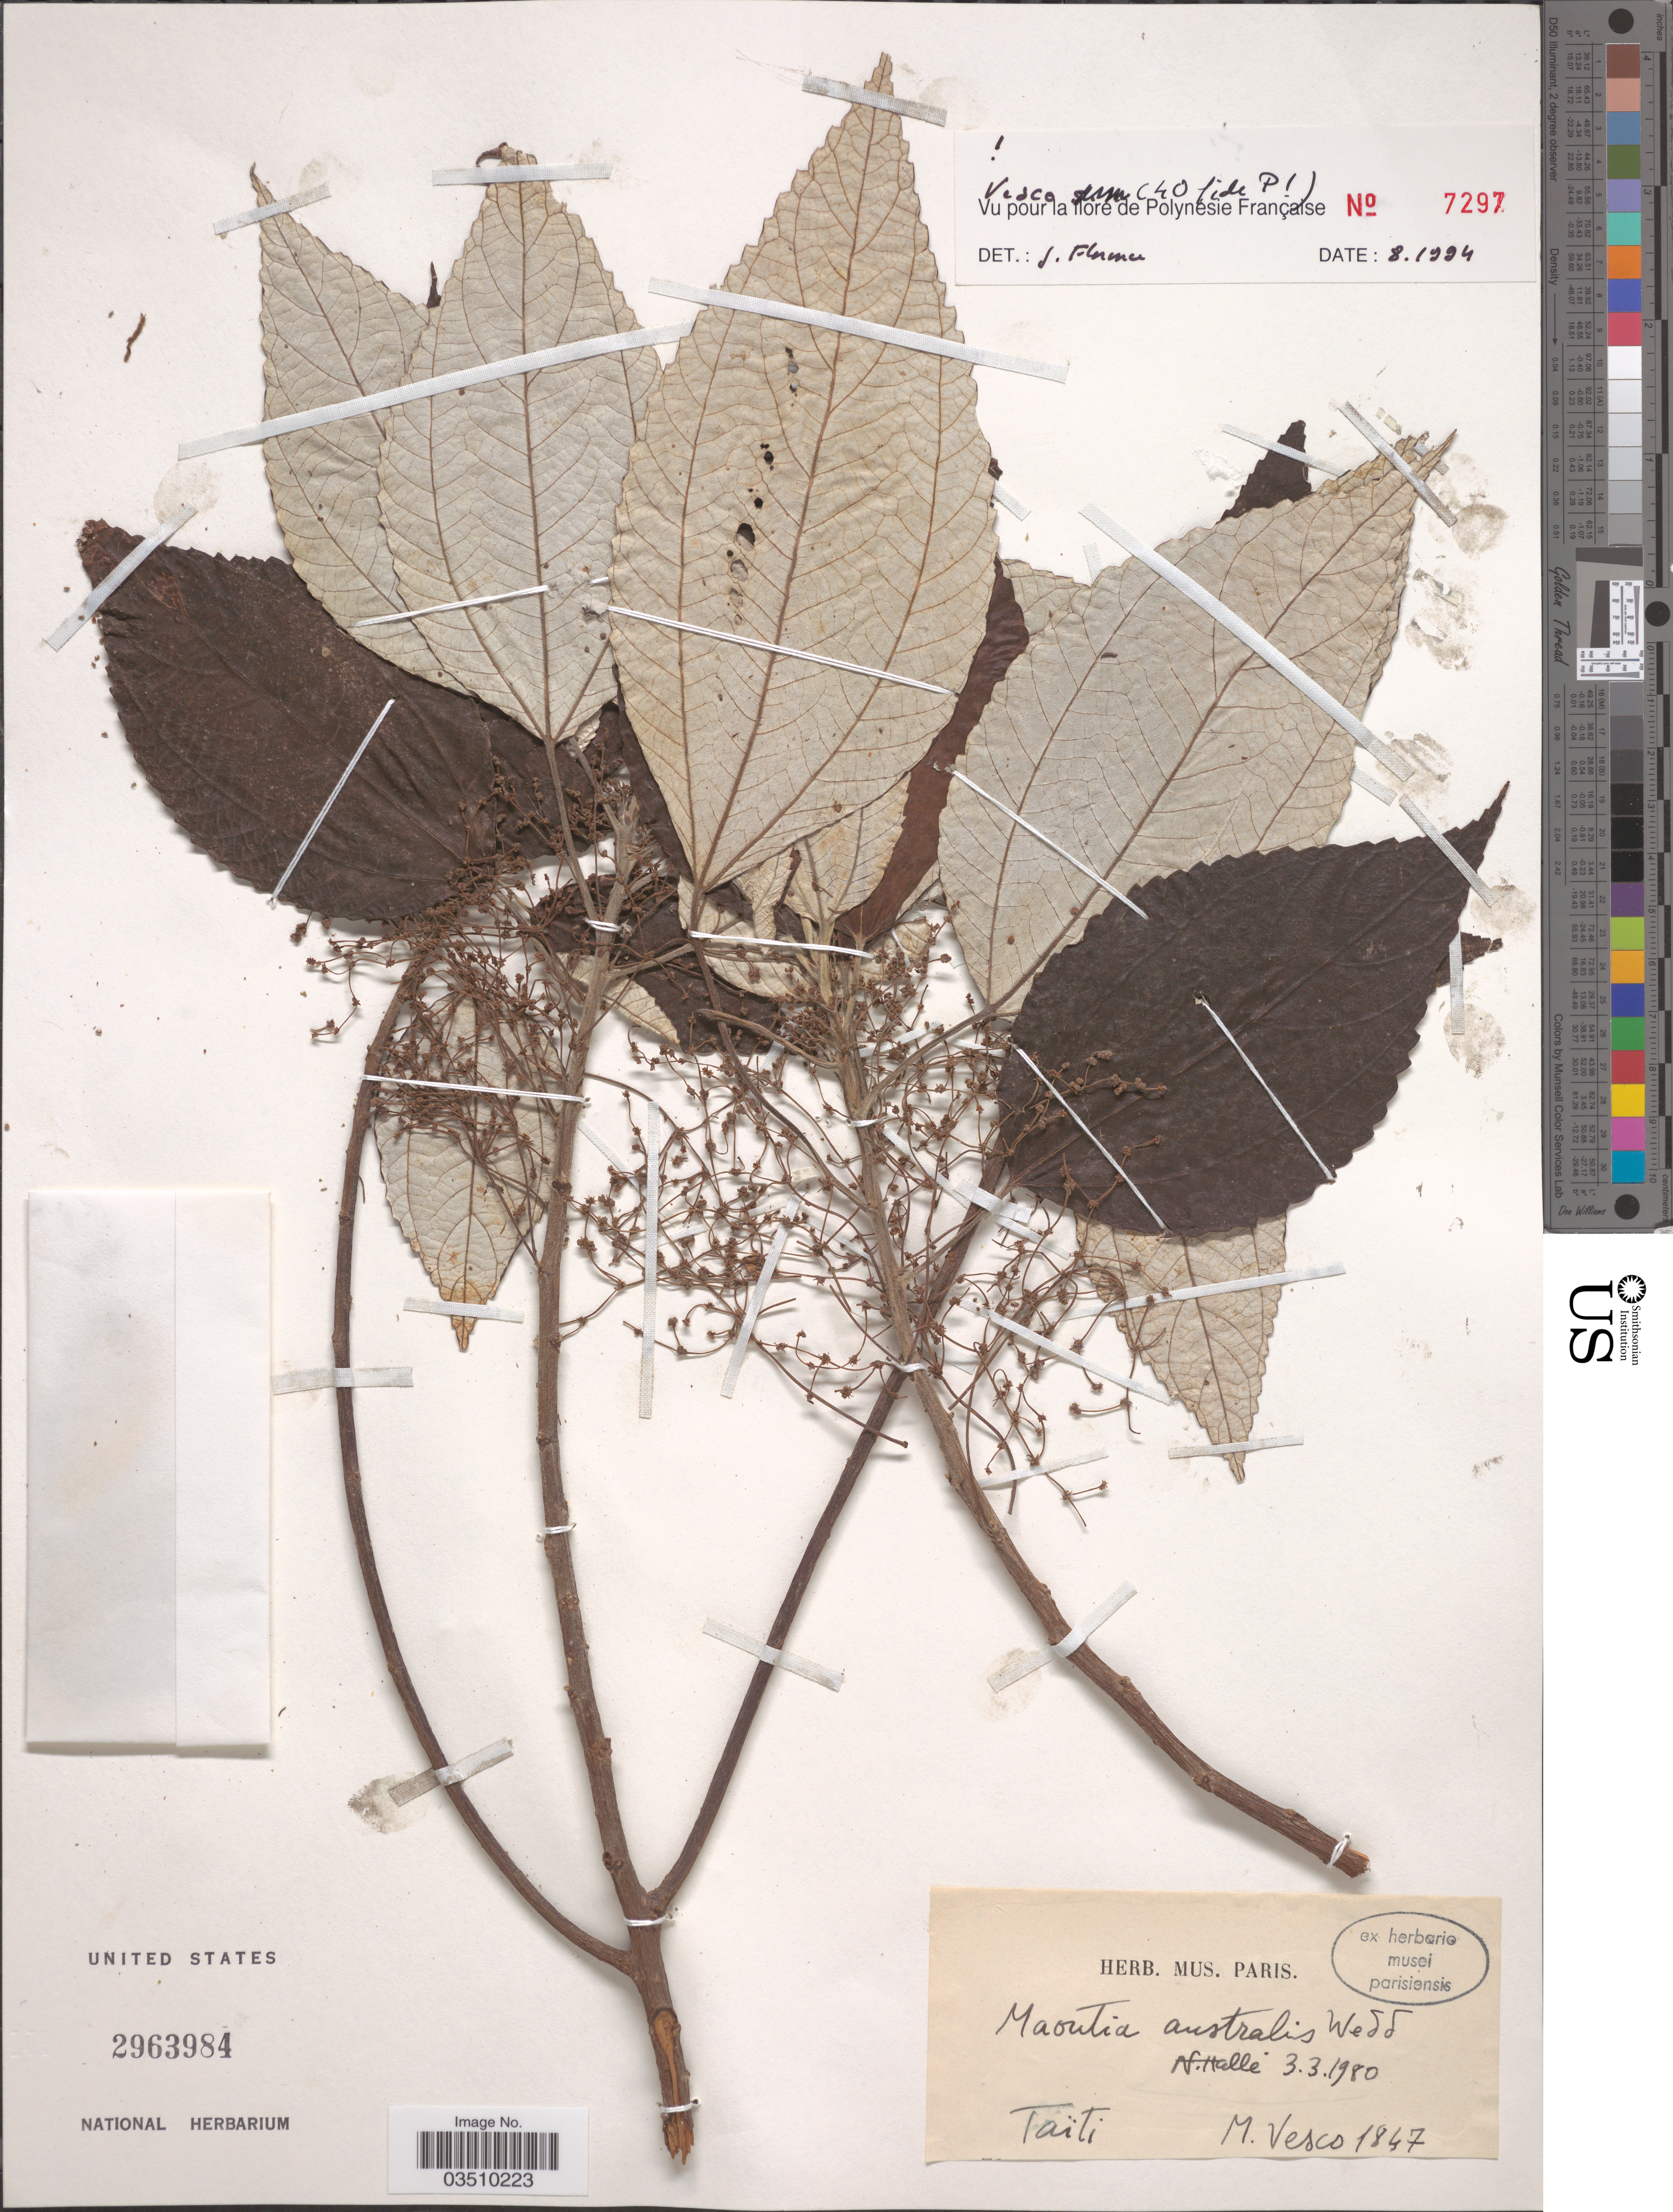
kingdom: Plantae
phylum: Tracheophyta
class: Magnoliopsida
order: Rosales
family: Urticaceae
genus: Maoutia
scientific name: Maoutia australis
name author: Wedd.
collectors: M. Vesco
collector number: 1847?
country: French Polynesia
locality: Taïti.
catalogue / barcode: US 2963984